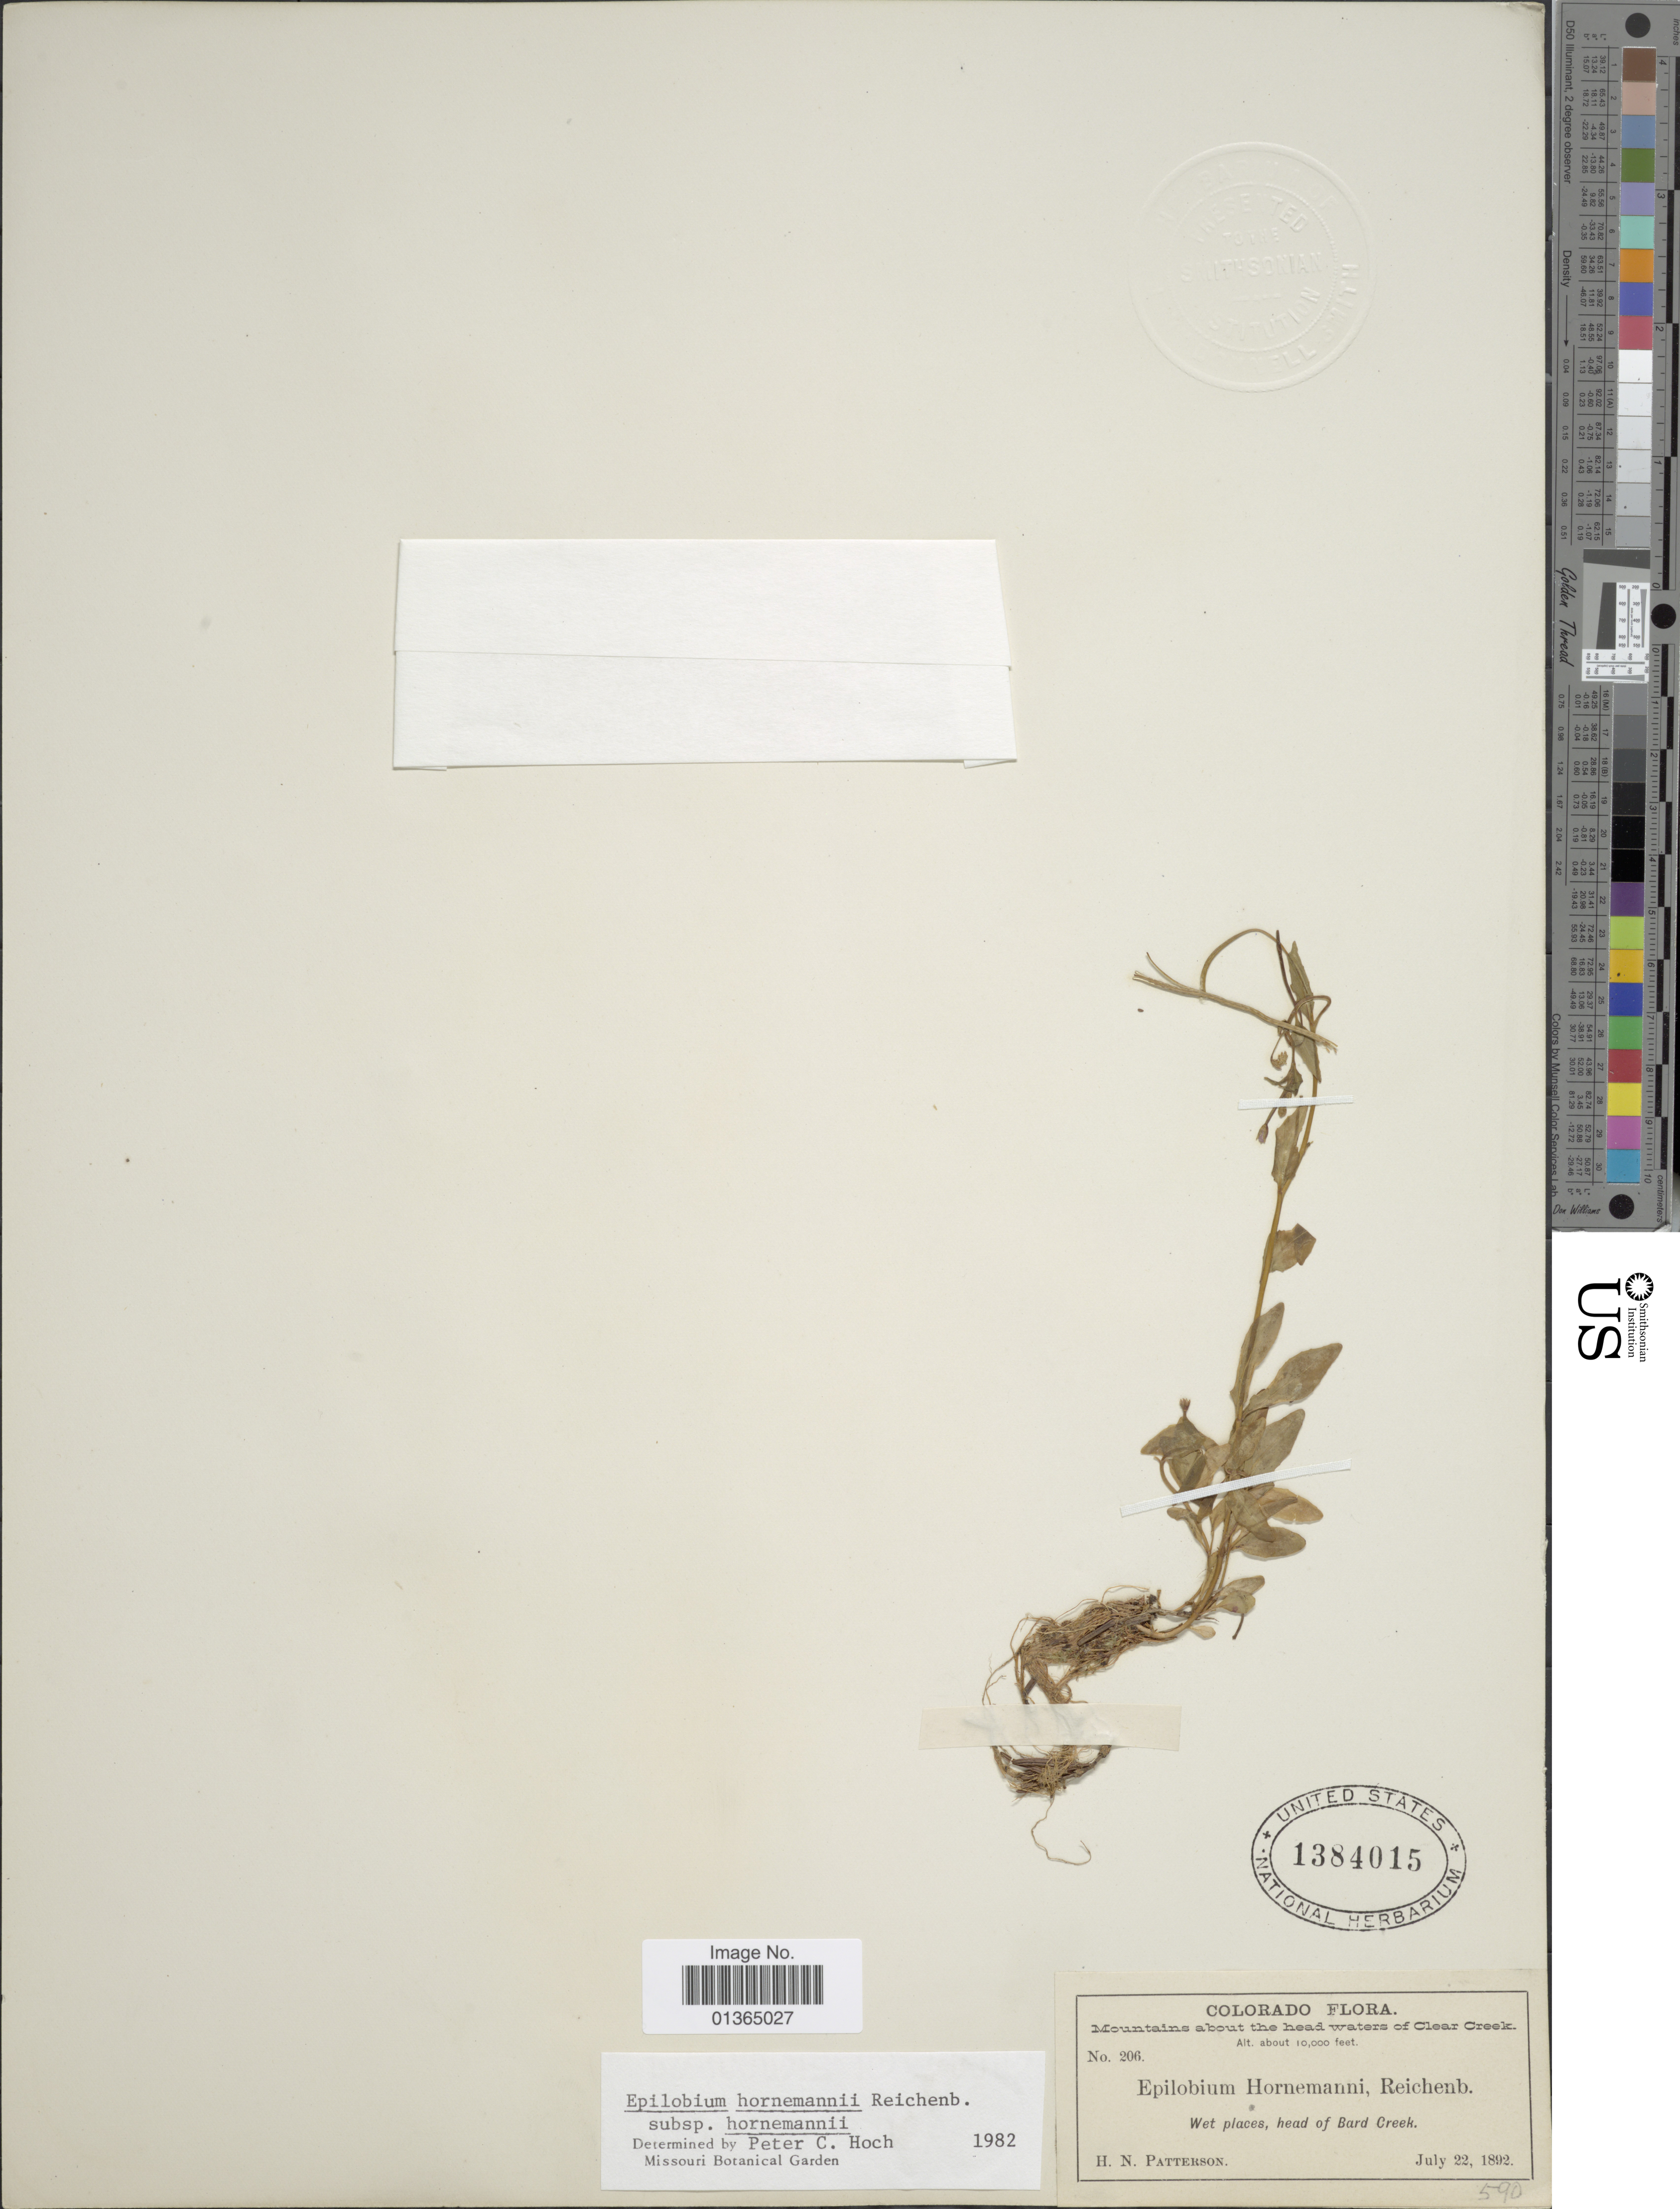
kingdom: Plantae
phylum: Tracheophyta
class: Magnoliopsida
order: Myrtales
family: Onagraceae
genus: Epilobium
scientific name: Epilobium hornemannii subsp. hornemannii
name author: Rchb.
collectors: H. N. Patterson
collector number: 206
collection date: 1892-07-22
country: United States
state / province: Colorado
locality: Wet places, head of Bard Creek.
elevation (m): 3048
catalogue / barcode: US 1384015